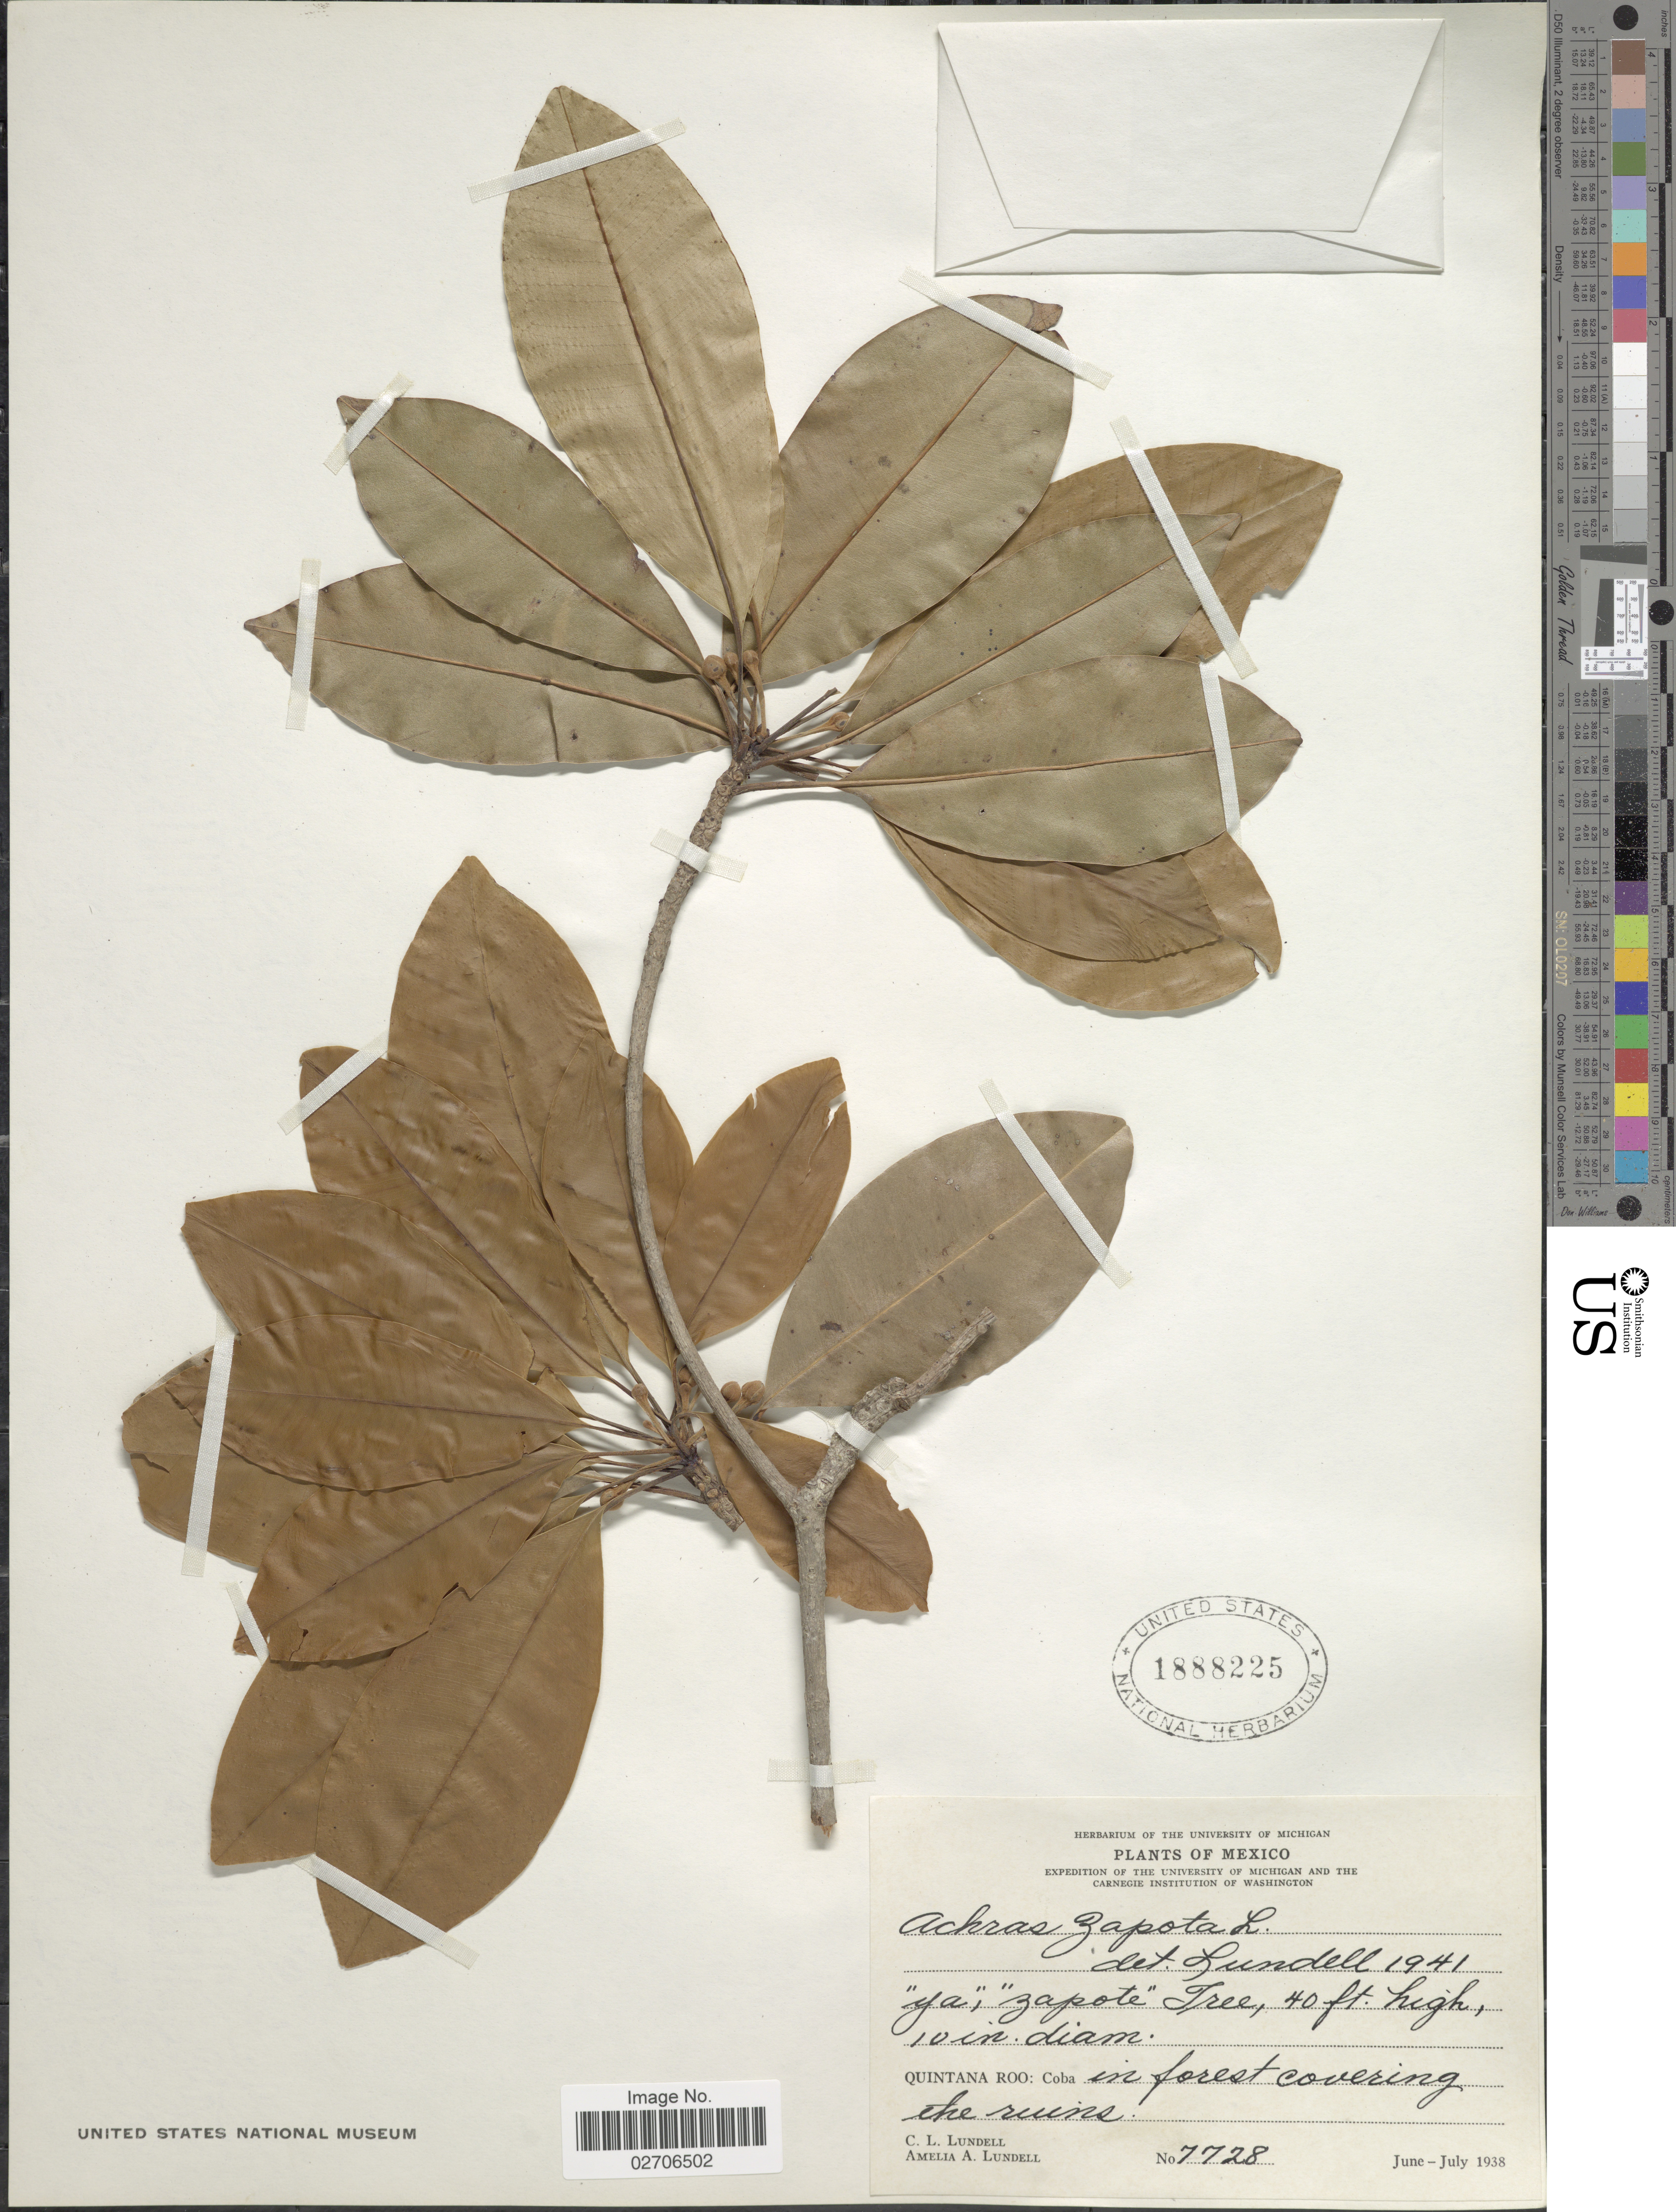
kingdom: Plantae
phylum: Tracheophyta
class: Magnoliopsida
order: Ericales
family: Sapotaceae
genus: Manilkara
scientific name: Manilkara zapota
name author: (L.) P. Royen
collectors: C. L. Lundell & A. A. Lundell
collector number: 7728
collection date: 1938-06/1938-07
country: Mexico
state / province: Quintana Roo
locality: Quintana Roo: Coba in forest covering the ruins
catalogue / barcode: US 1888225